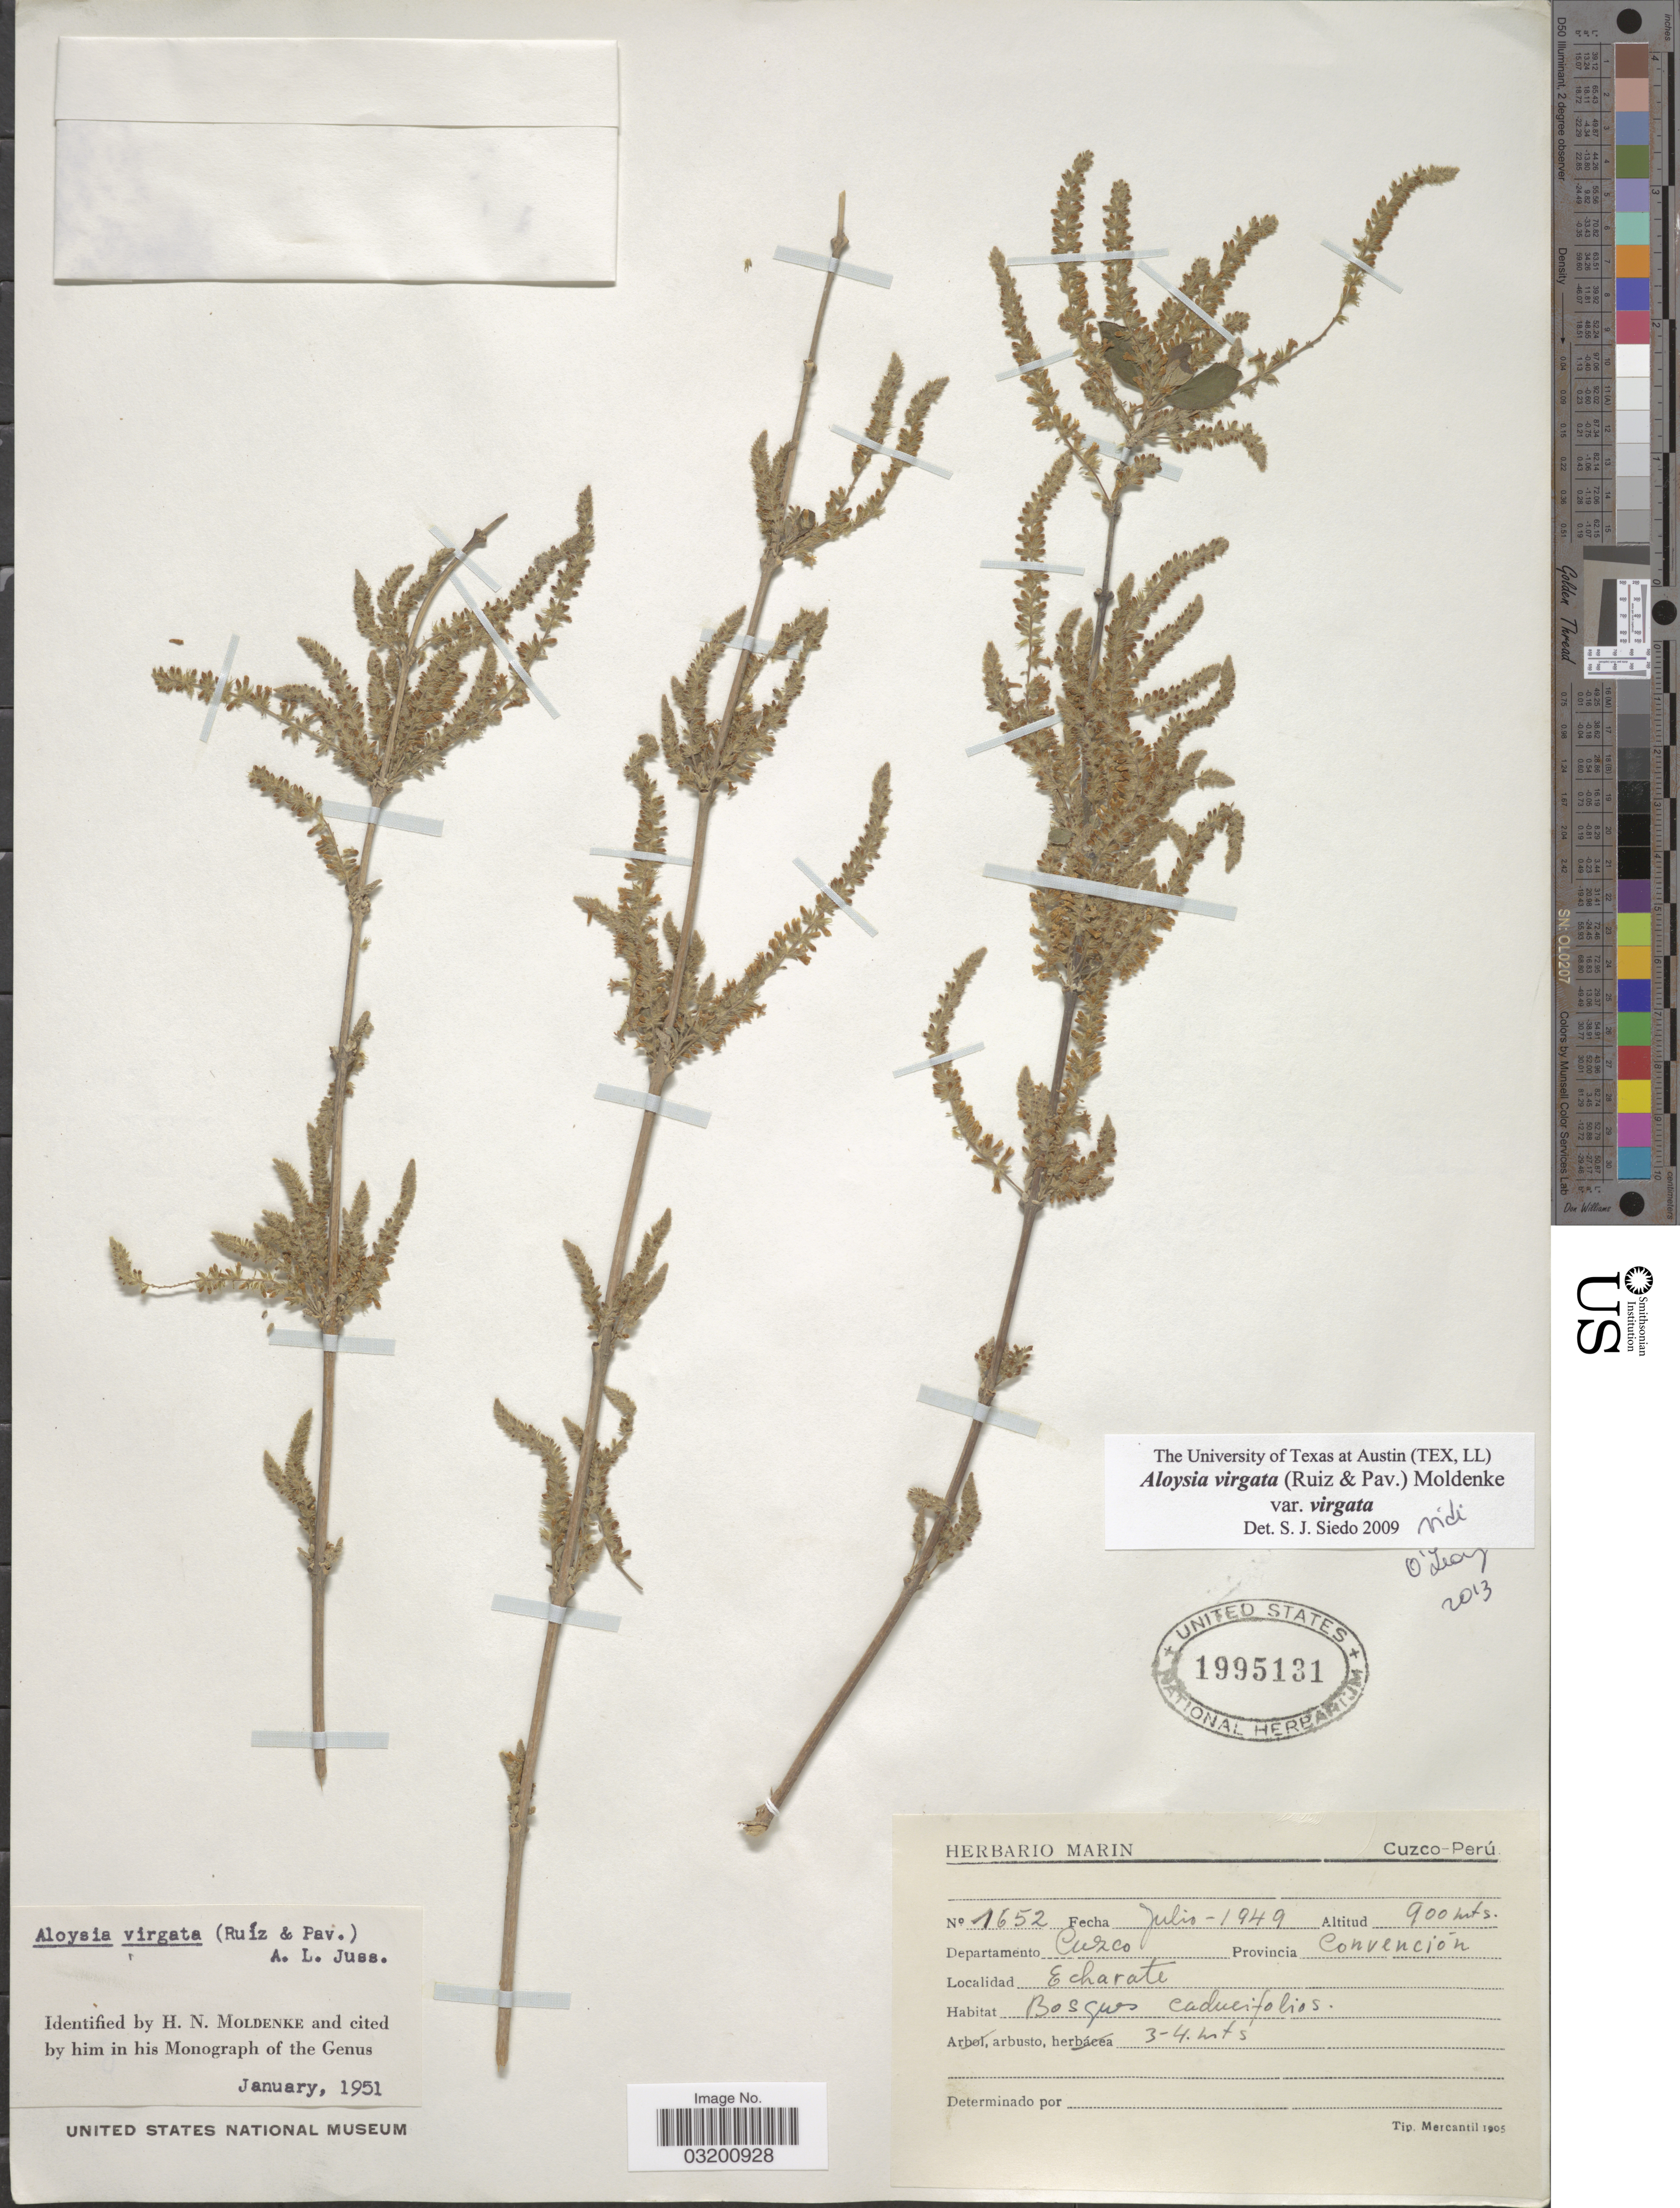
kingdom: Plantae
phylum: Tracheophyta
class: Magnoliopsida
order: Lamiales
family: Verbenaceae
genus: Aloysia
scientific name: Aloysia virgata var. virgata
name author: (Ruiz & Pav.) Juss.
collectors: ex herb. Marin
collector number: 1652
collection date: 1949-07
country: Peru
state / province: Cusco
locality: Departamento Cuzco, Provincia Convención, Echarate.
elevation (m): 900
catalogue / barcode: US 1995131